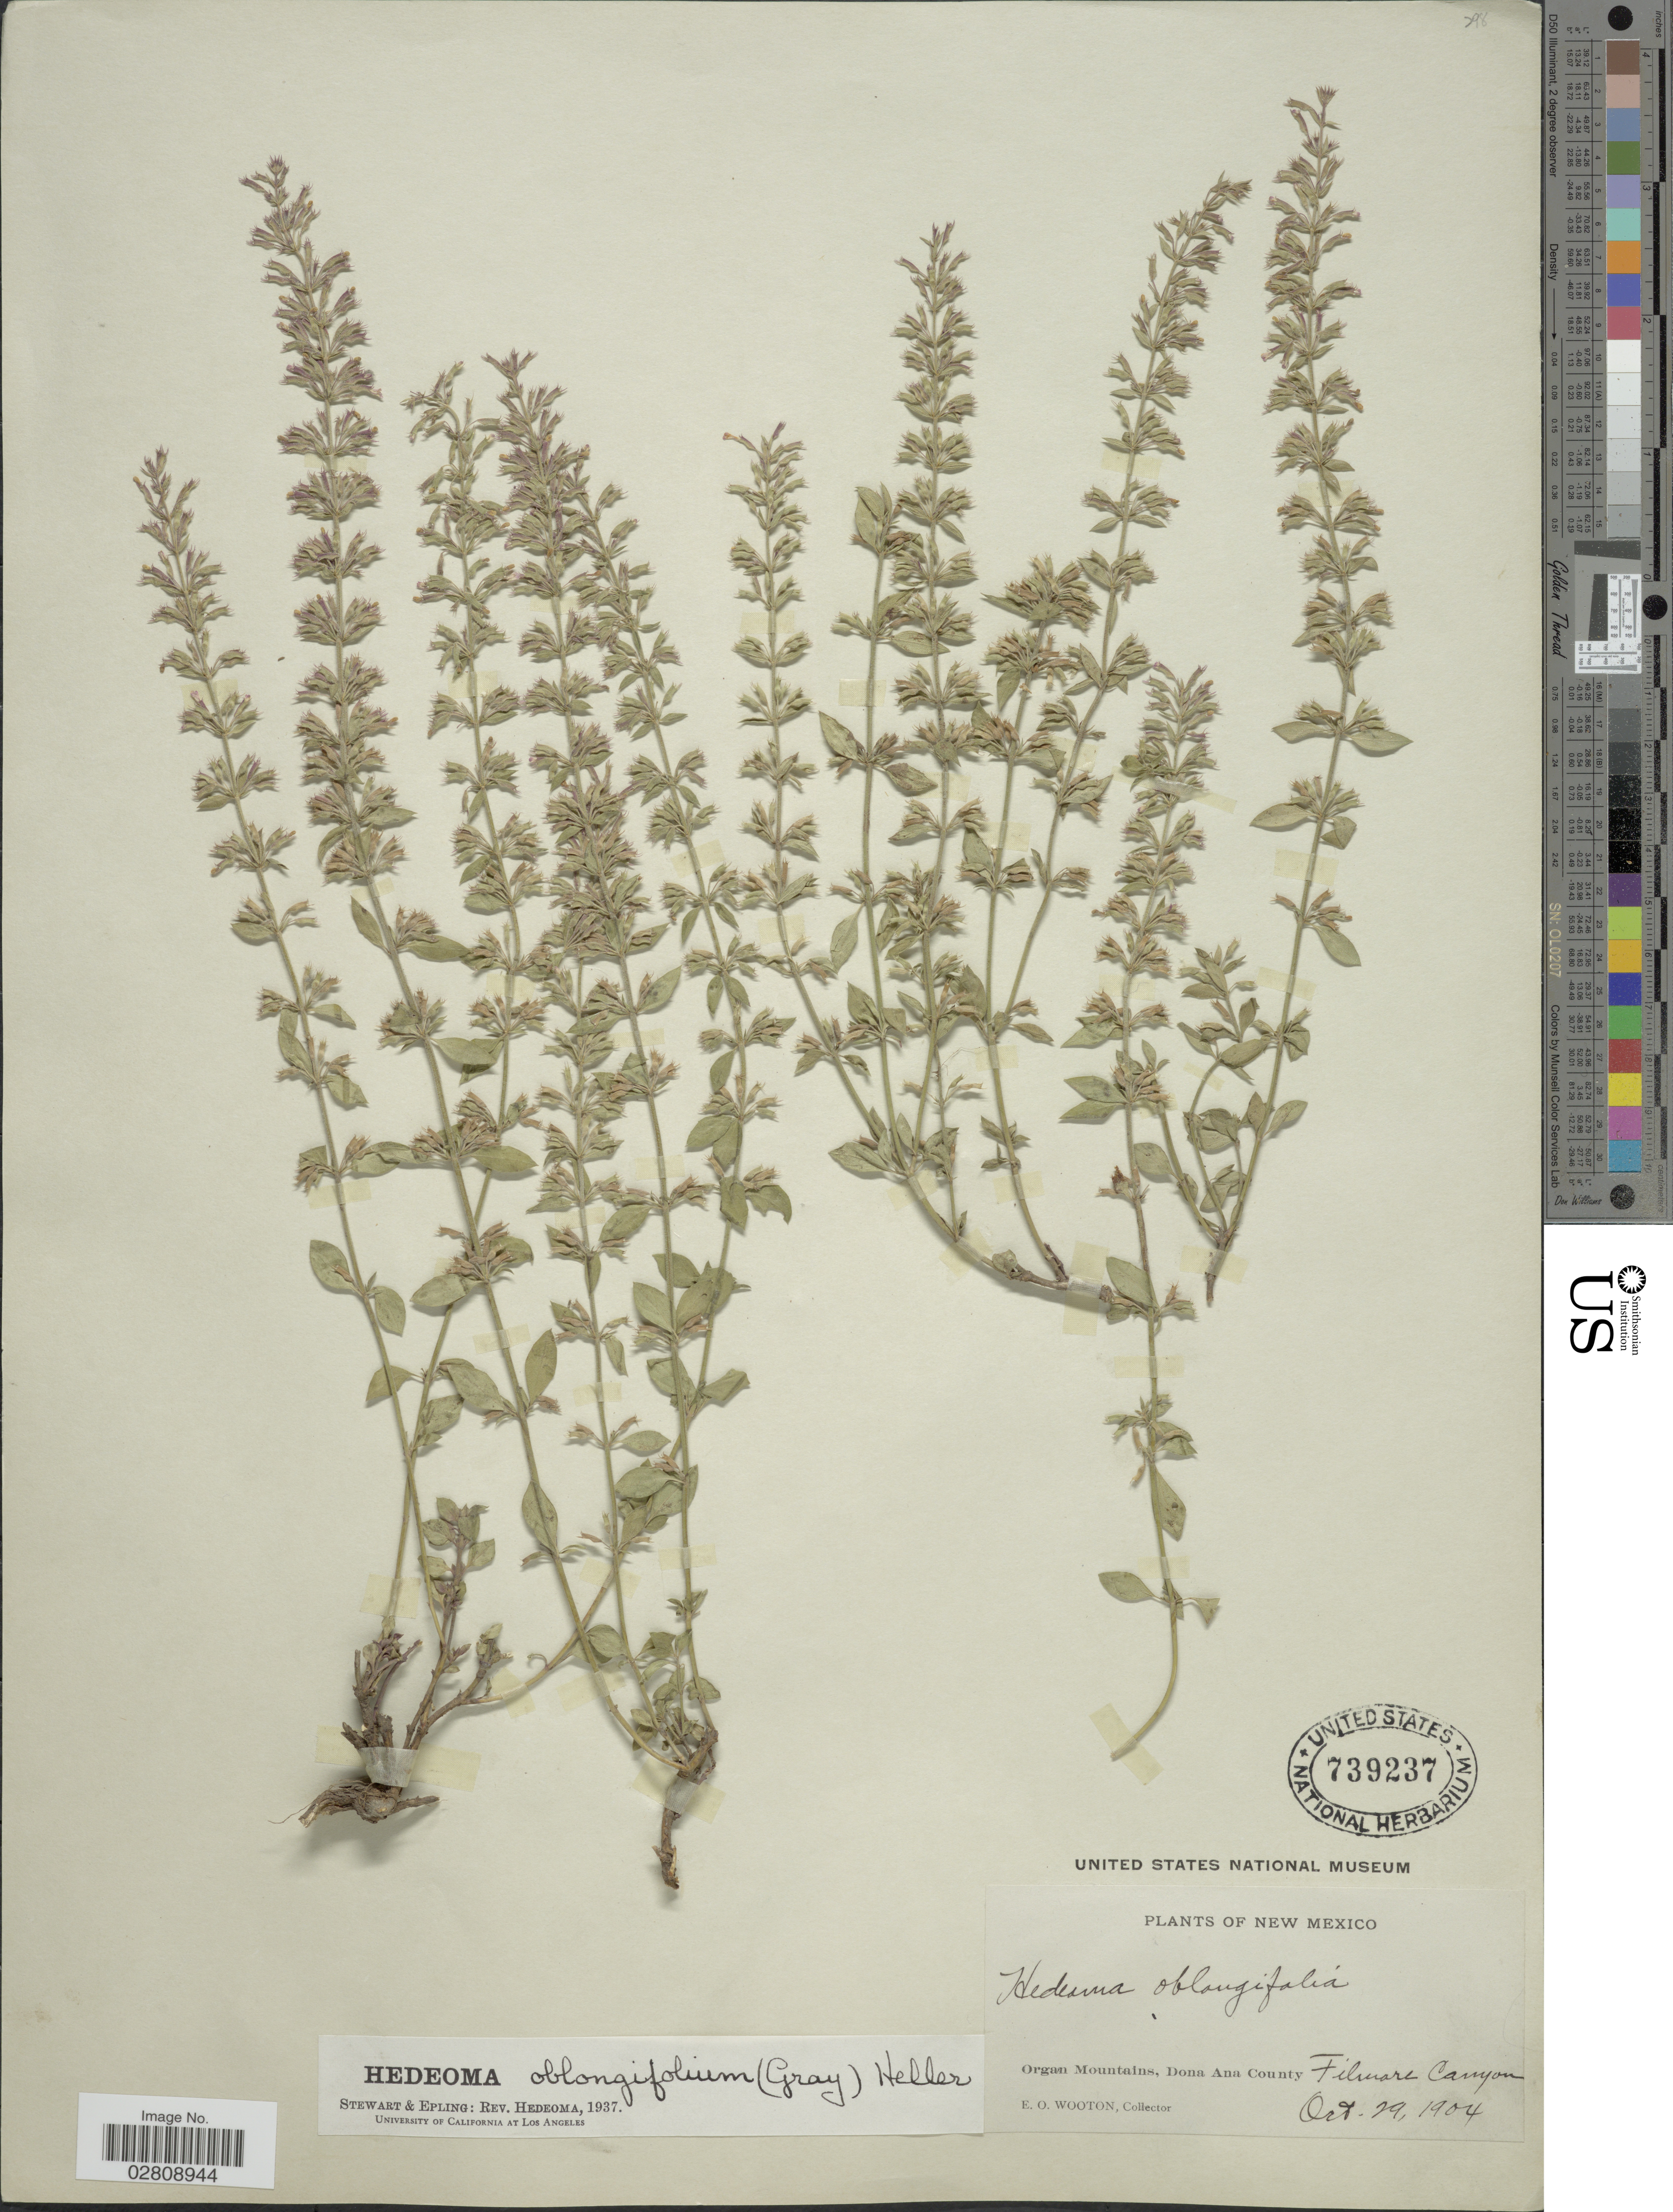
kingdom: Plantae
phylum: Tracheophyta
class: Magnoliopsida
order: Lamiales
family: Lamiaceae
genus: Hedeoma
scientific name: Hedeoma oblongifolia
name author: (A. Gray) A. Heller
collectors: E. O. Wooton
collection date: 1904-10-29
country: United States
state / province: New Mexico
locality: Organ Mountains, Dona Ana County. Filmare Canyon.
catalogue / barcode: US 739237